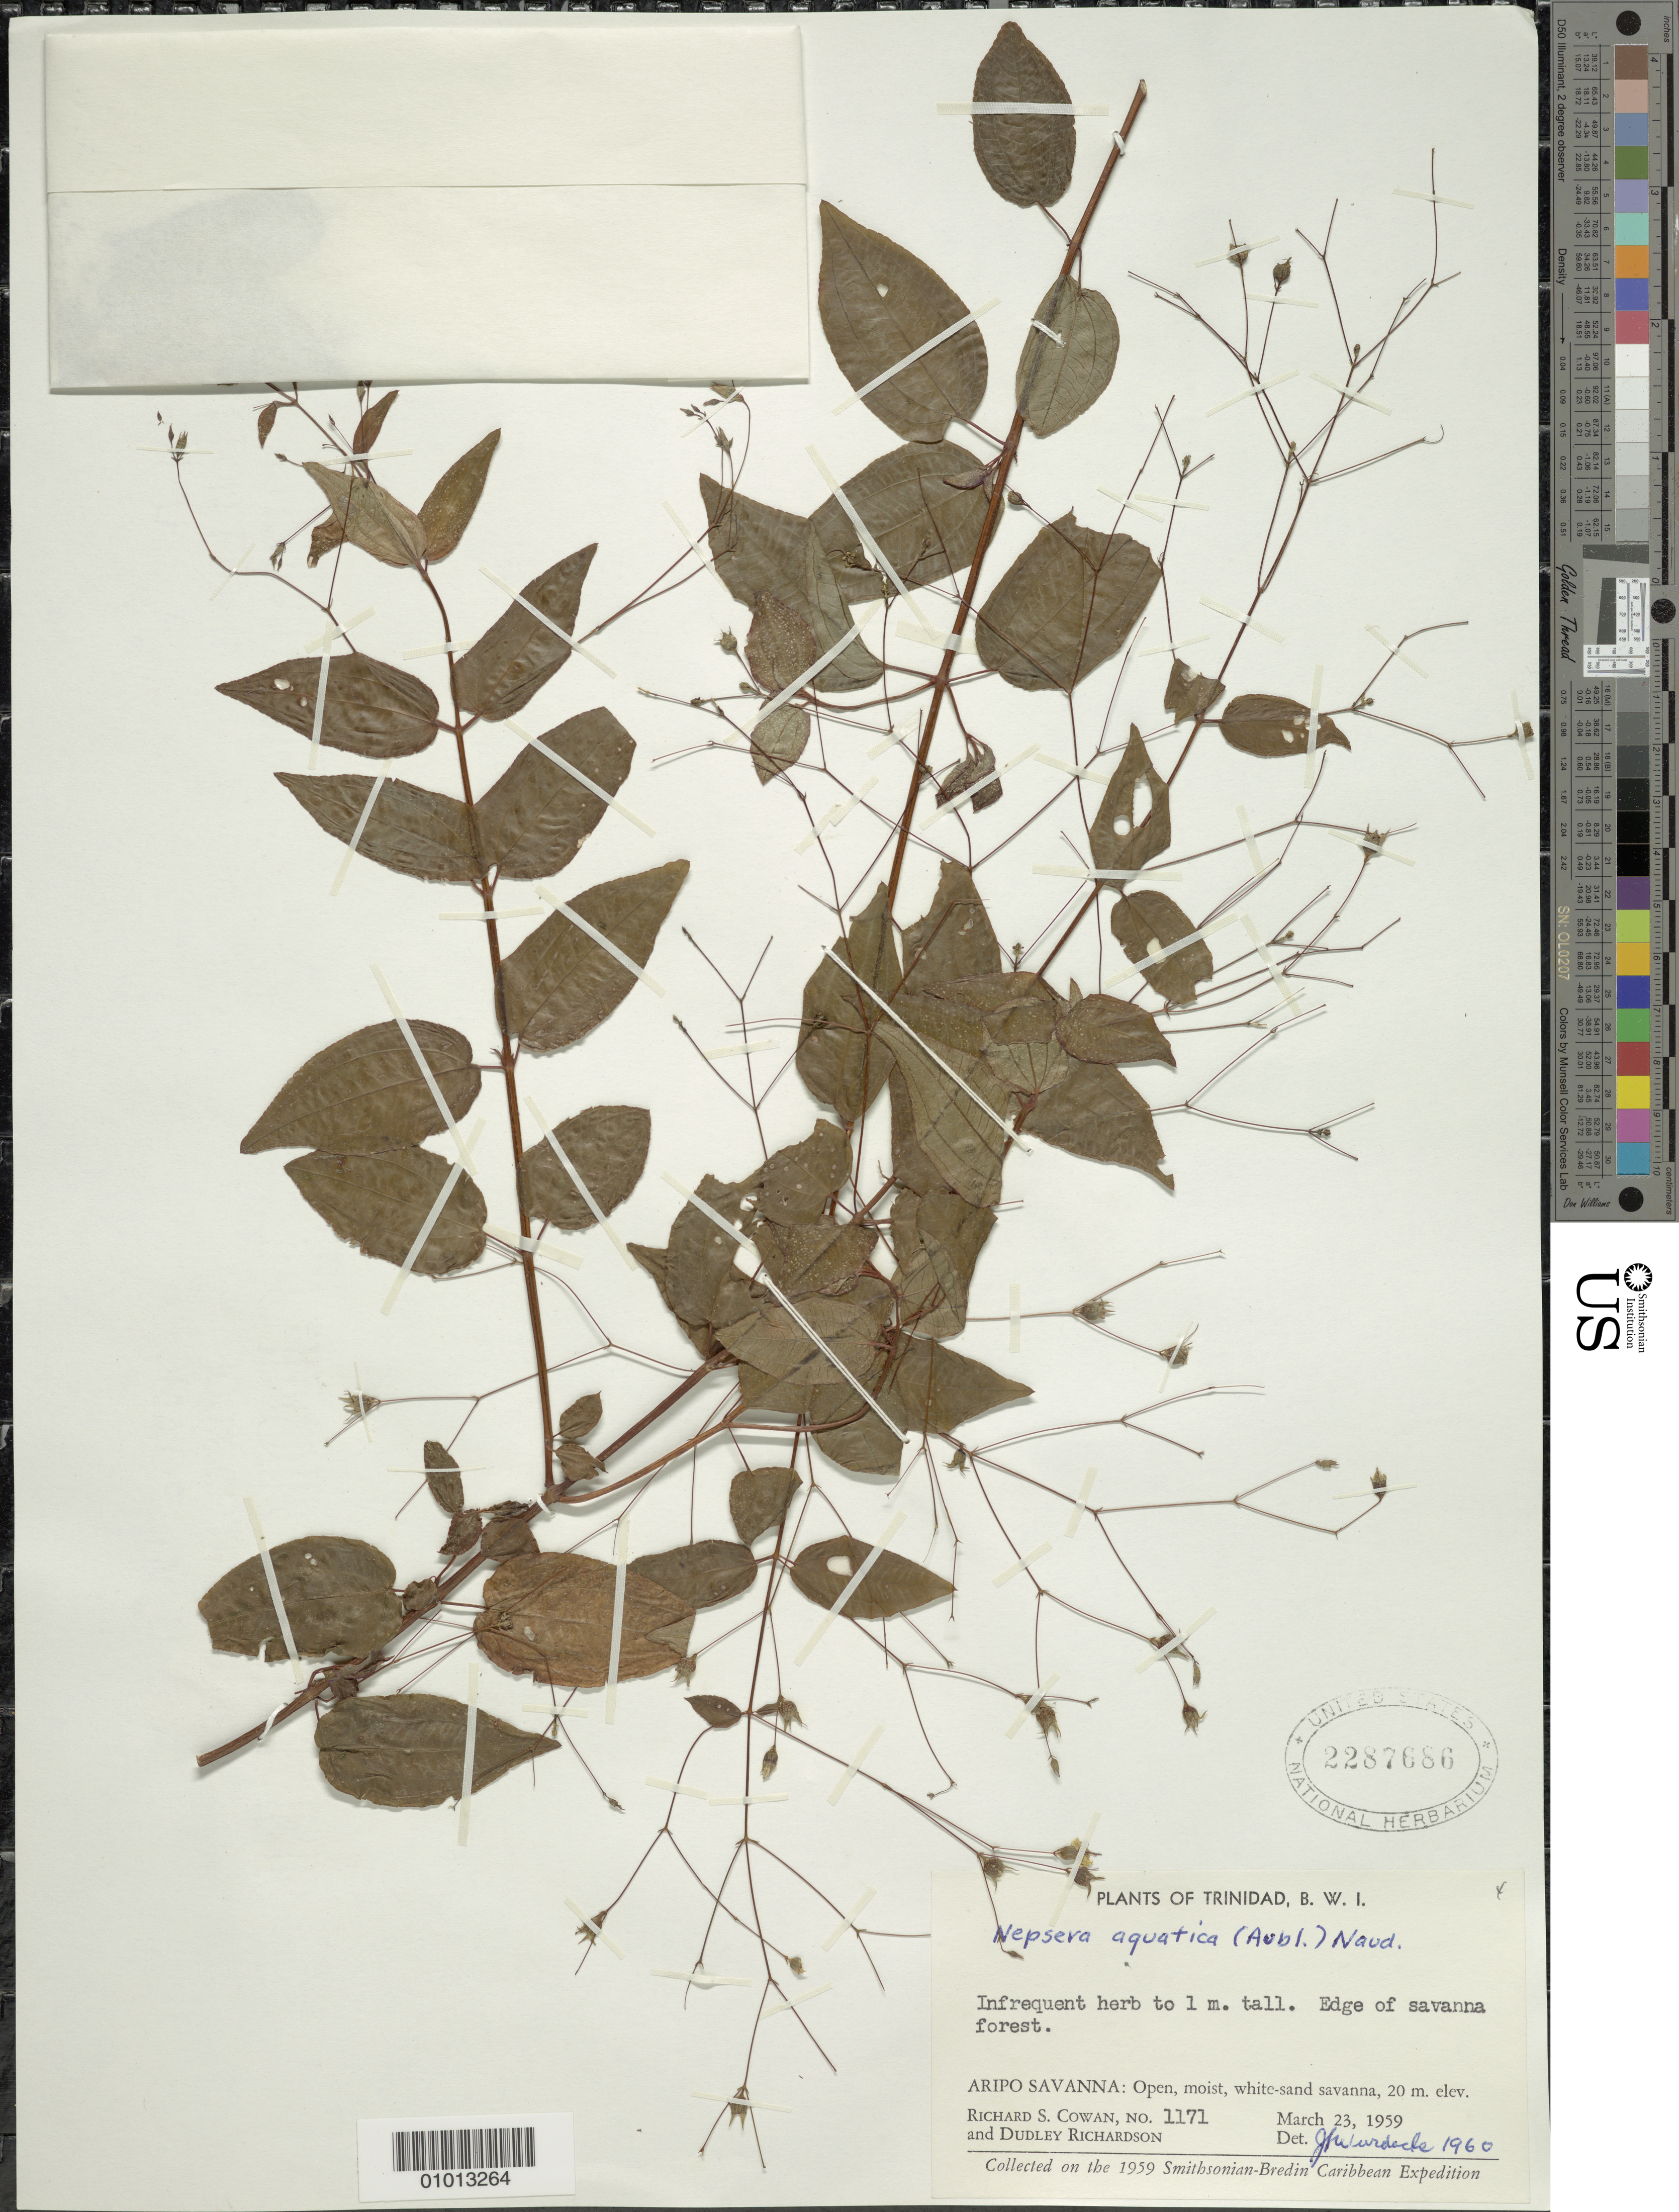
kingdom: Plantae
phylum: Tracheophyta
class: Magnoliopsida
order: Myrtales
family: Melastomataceae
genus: Nepsera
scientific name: Nepsera aquatica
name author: (Aubl.) Naudin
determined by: Wurdack, John J., (US), US (UNITED STATES)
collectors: R. S. Cowan & D. Richardson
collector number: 1171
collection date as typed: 23 Mar 1959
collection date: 1959-03-23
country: Trinidad and Tobago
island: Trinidad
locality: Aripo Savanna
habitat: Open, moist, white-sand savanna; edge of savanna forest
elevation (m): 20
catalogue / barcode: US 2287686